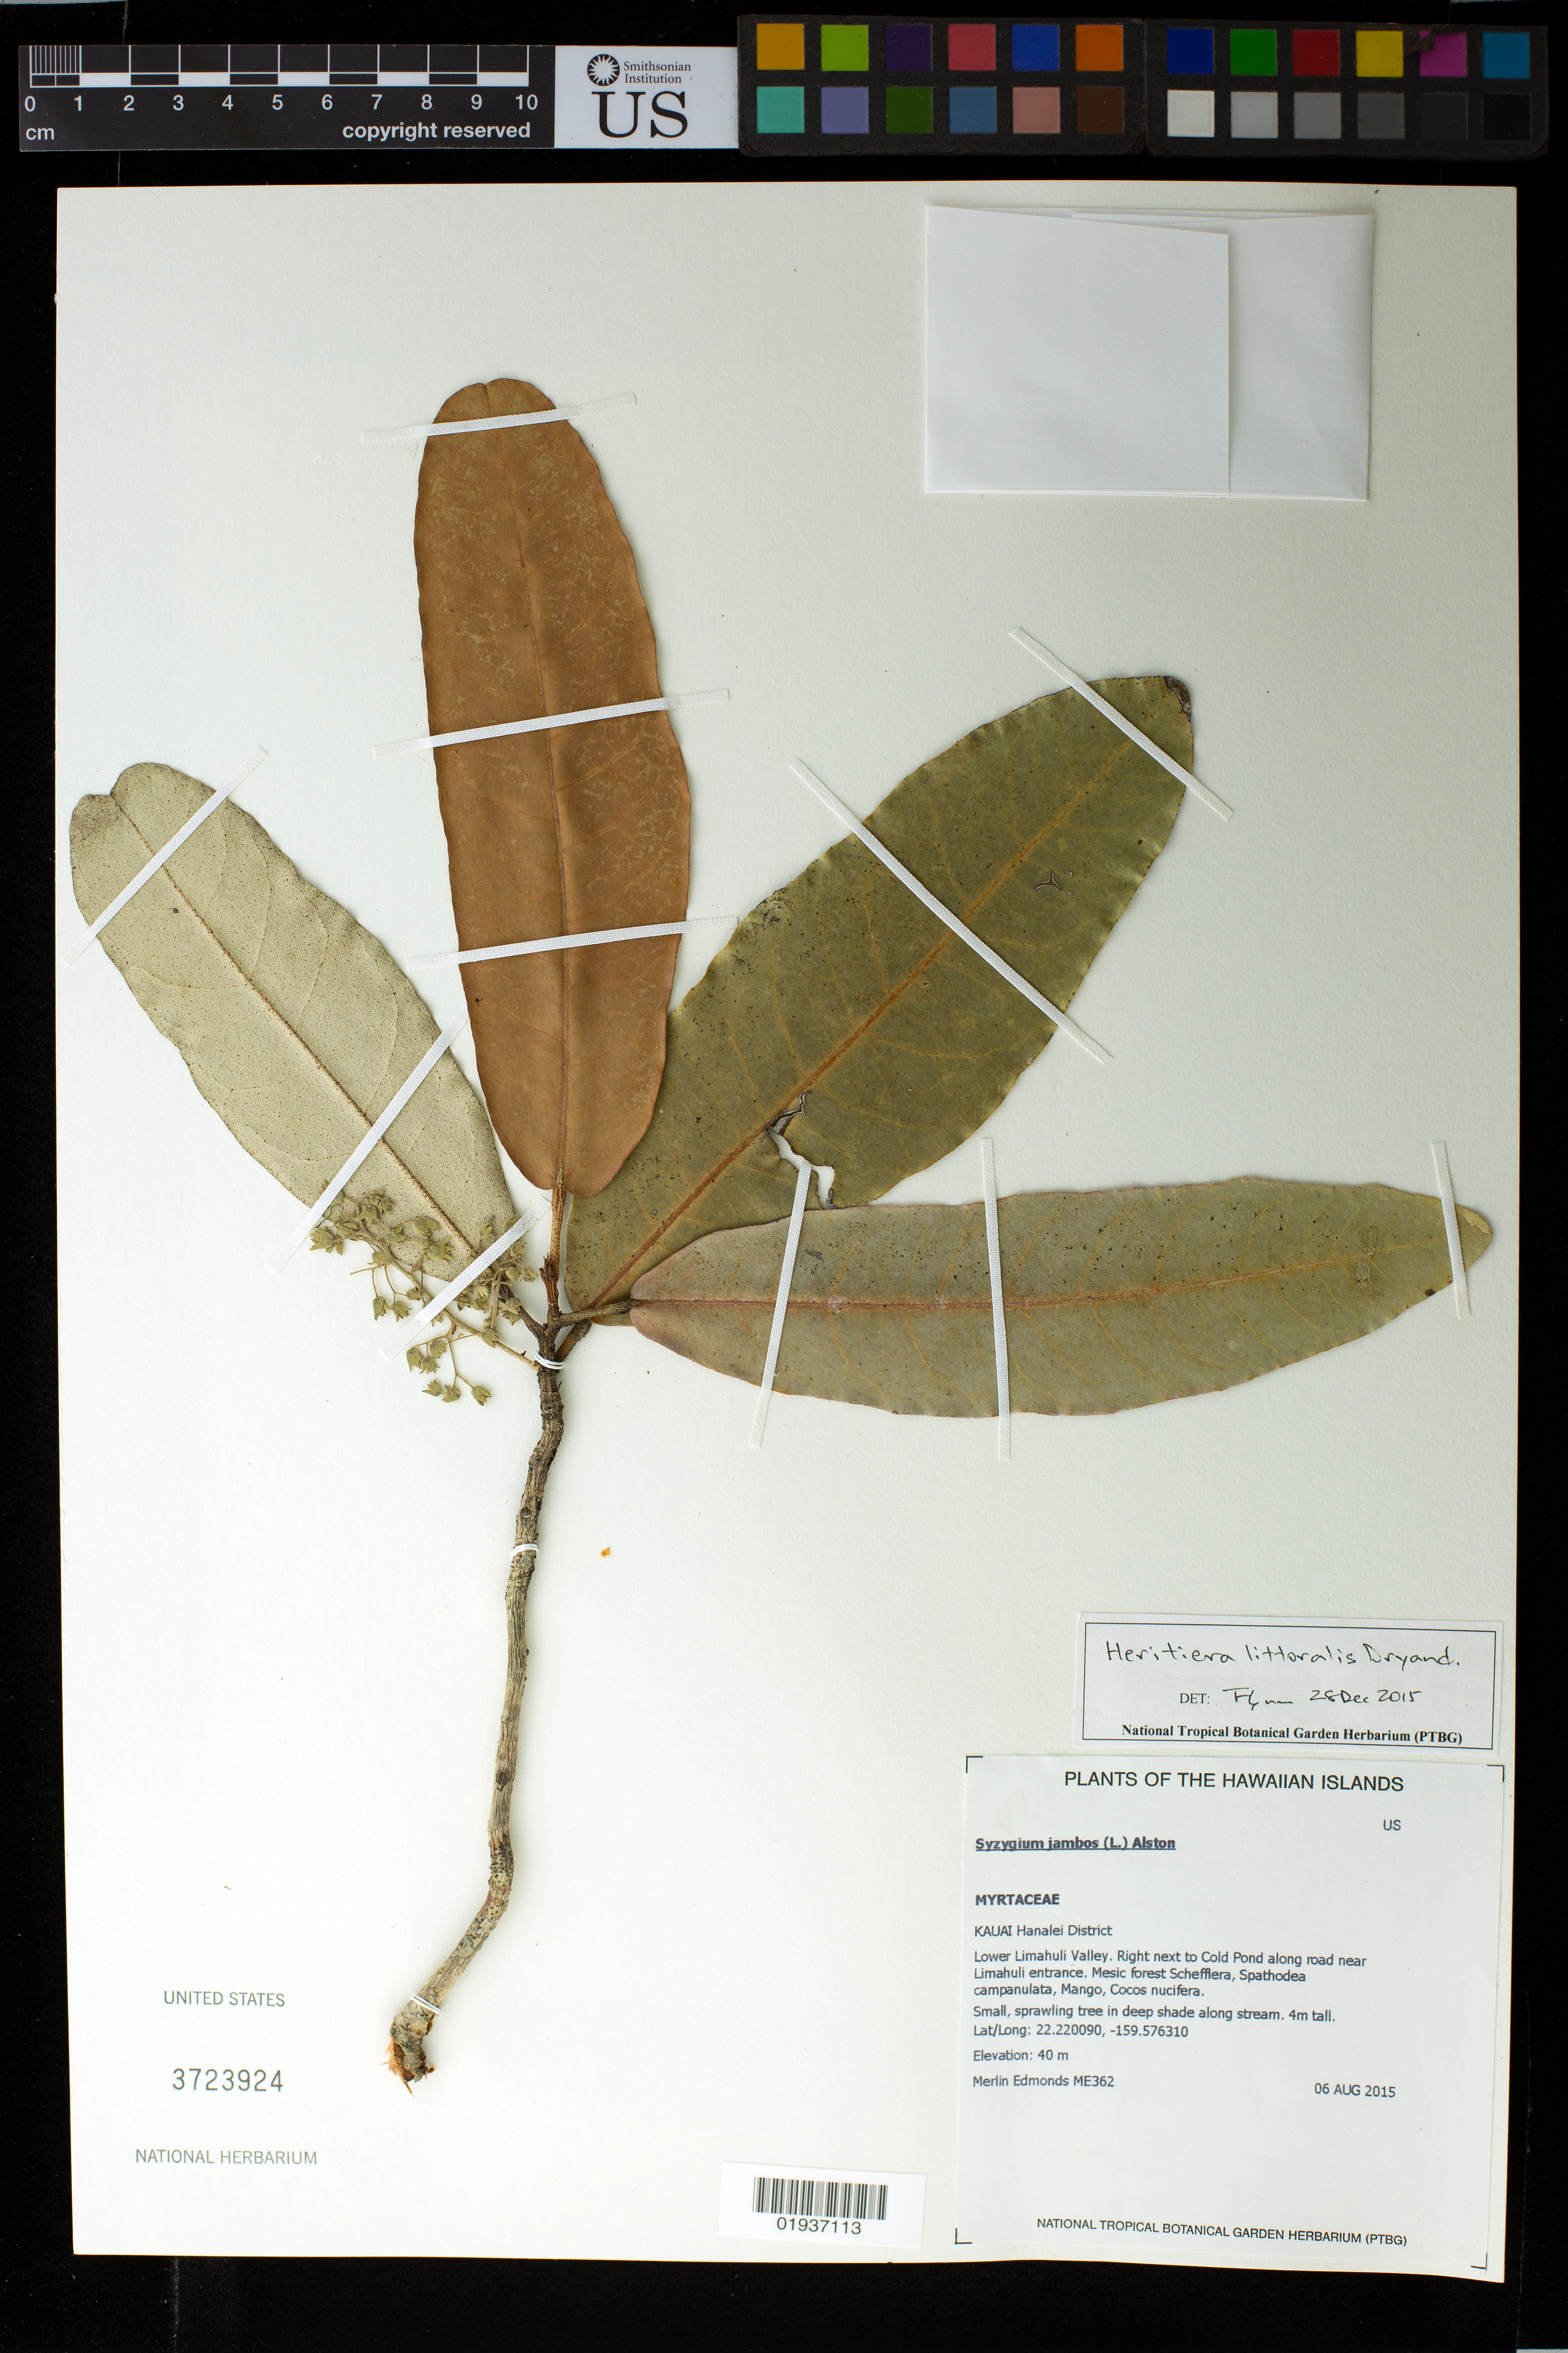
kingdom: Plantae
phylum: Tracheophyta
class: Magnoliopsida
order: Malvales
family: Malvaceae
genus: Heritiera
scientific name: Heritiera littoralis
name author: Aiton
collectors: M. Edmonds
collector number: ME362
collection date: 2015-08-06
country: United States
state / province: Hawaii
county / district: Kauai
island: Kaua'i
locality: Hanalei District, Lower Limahuli Valley, right next to Cold Pond along road near Limahuli entrance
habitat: Mesic forest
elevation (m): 40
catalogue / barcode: US 3723924